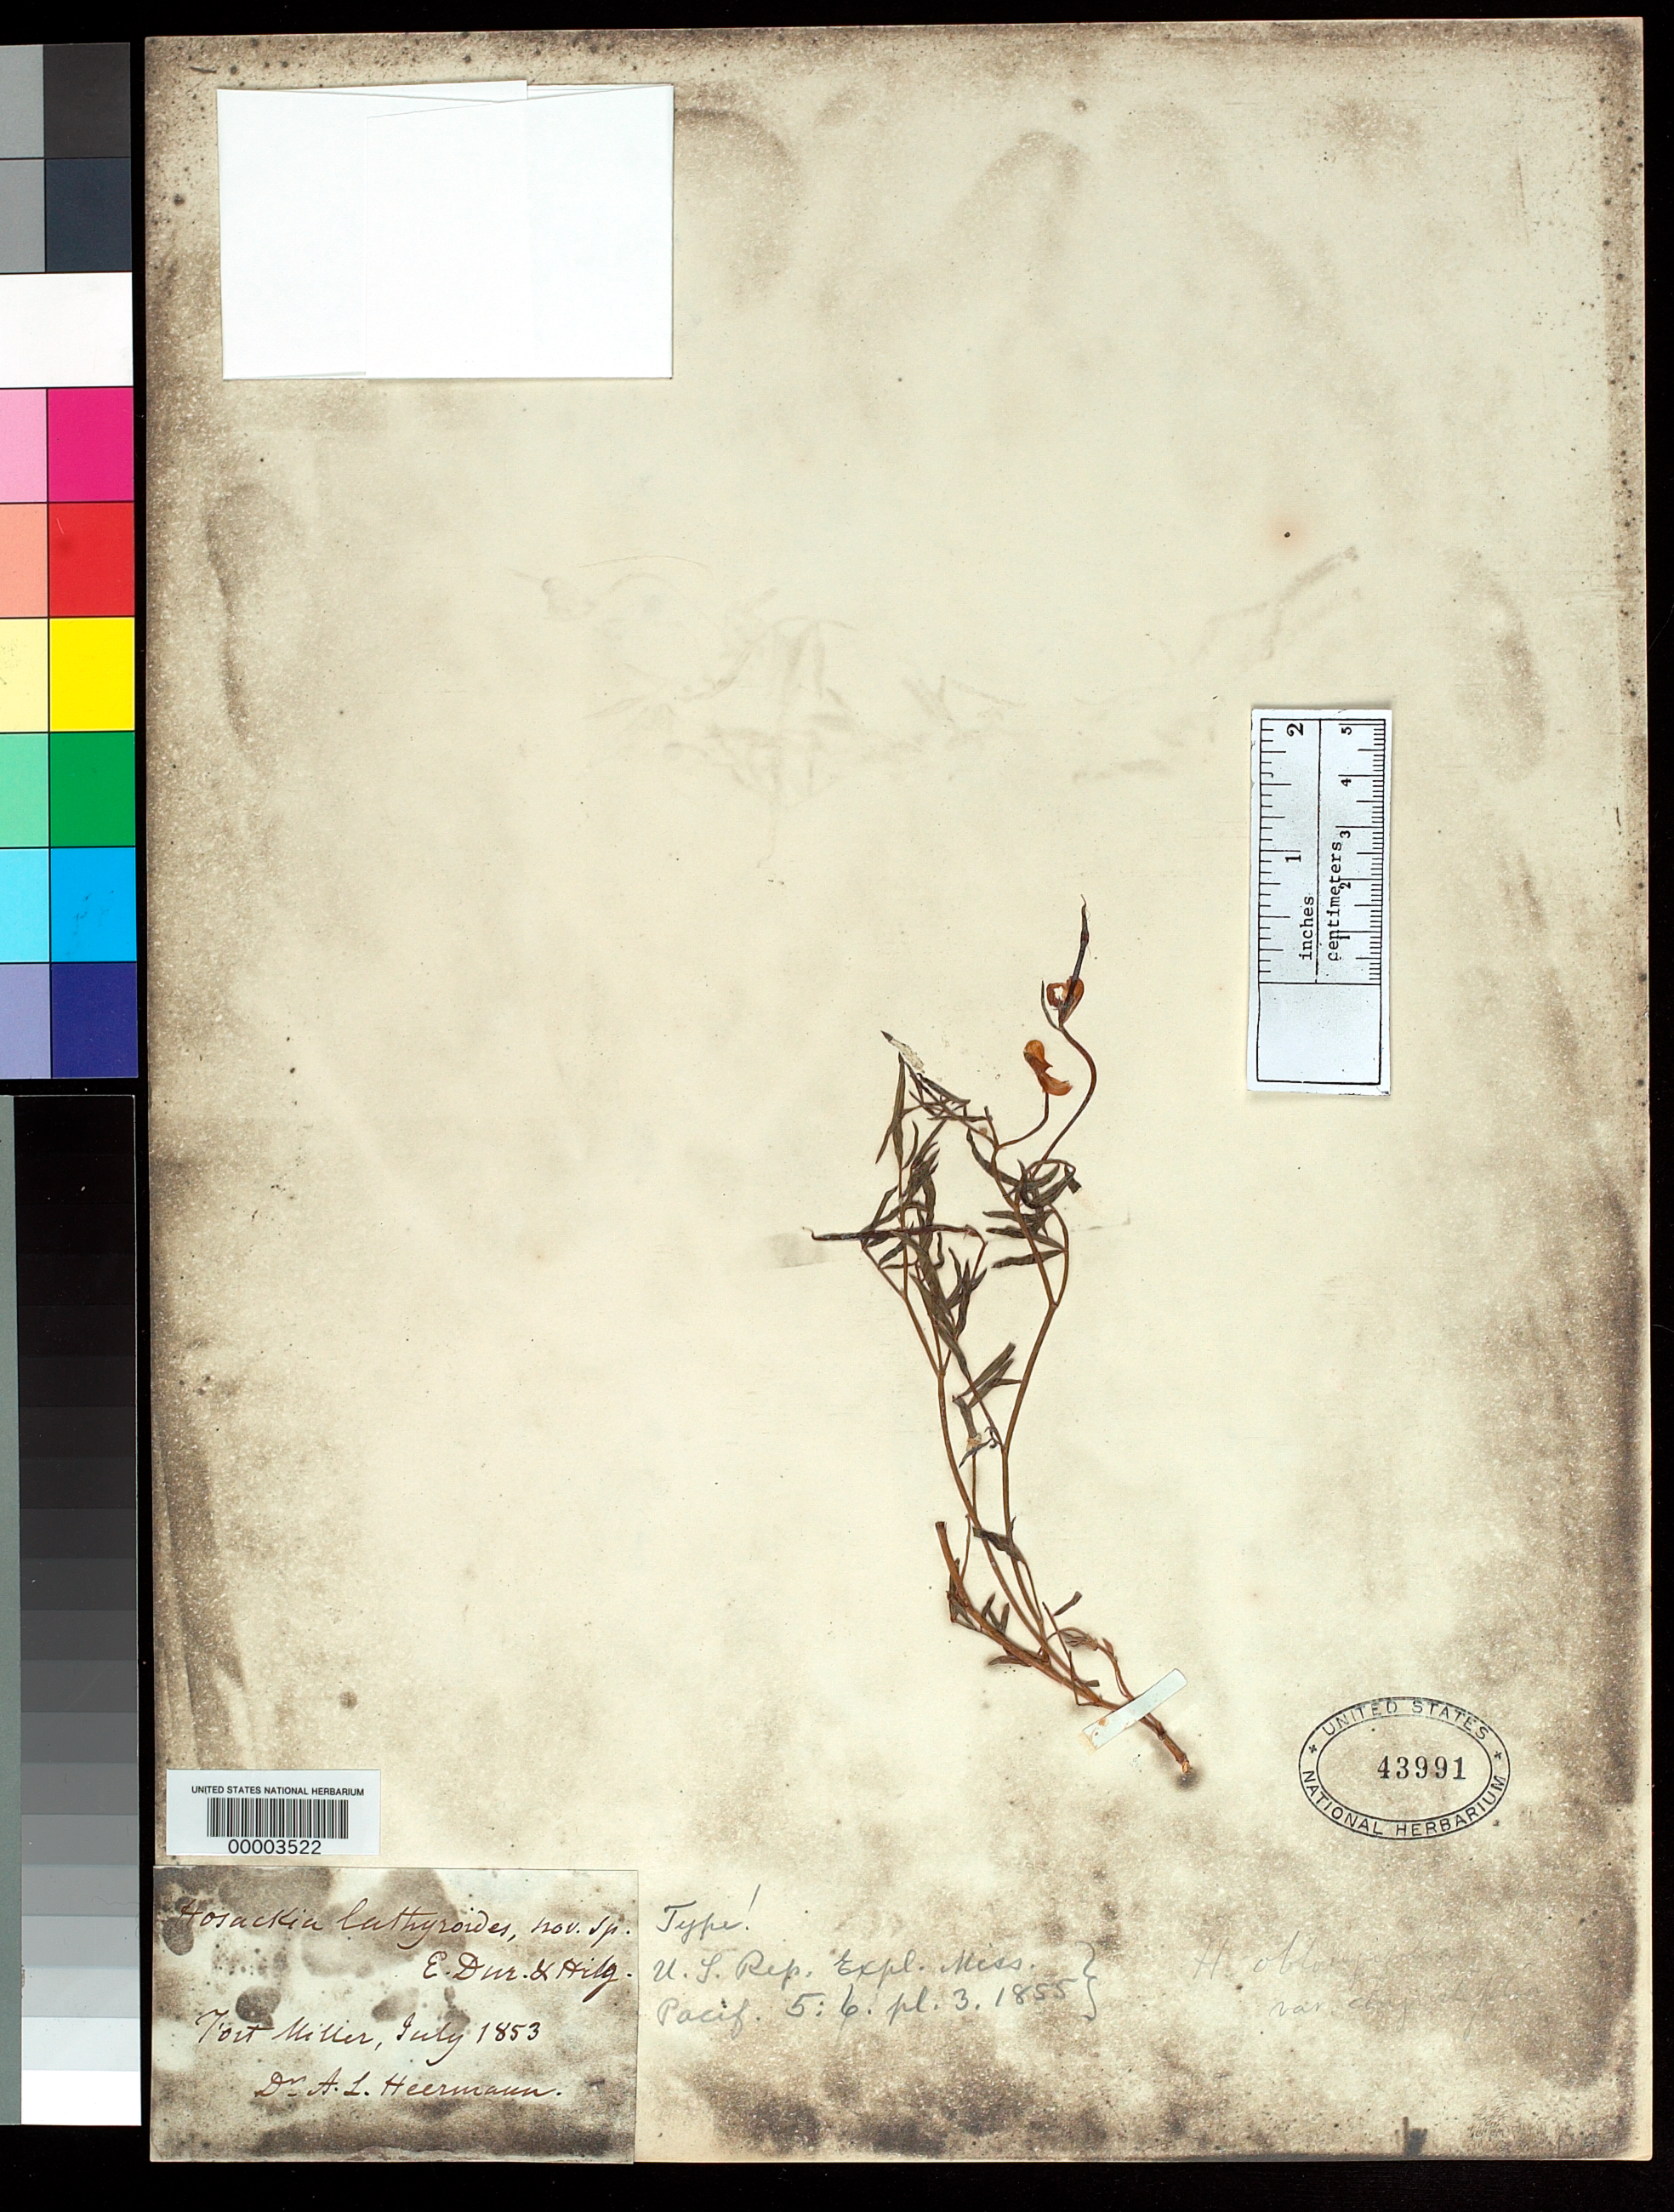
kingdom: Plantae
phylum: Tracheophyta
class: Magnoliopsida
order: Fabales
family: Fabaceae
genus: Hosackia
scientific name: Hosackia lathyroides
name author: Durand & Hilg.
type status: Possible Isotype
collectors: A. Heermann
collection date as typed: Jul 1853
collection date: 1853-07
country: United States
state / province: California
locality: Fort Miller.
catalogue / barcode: US 43991